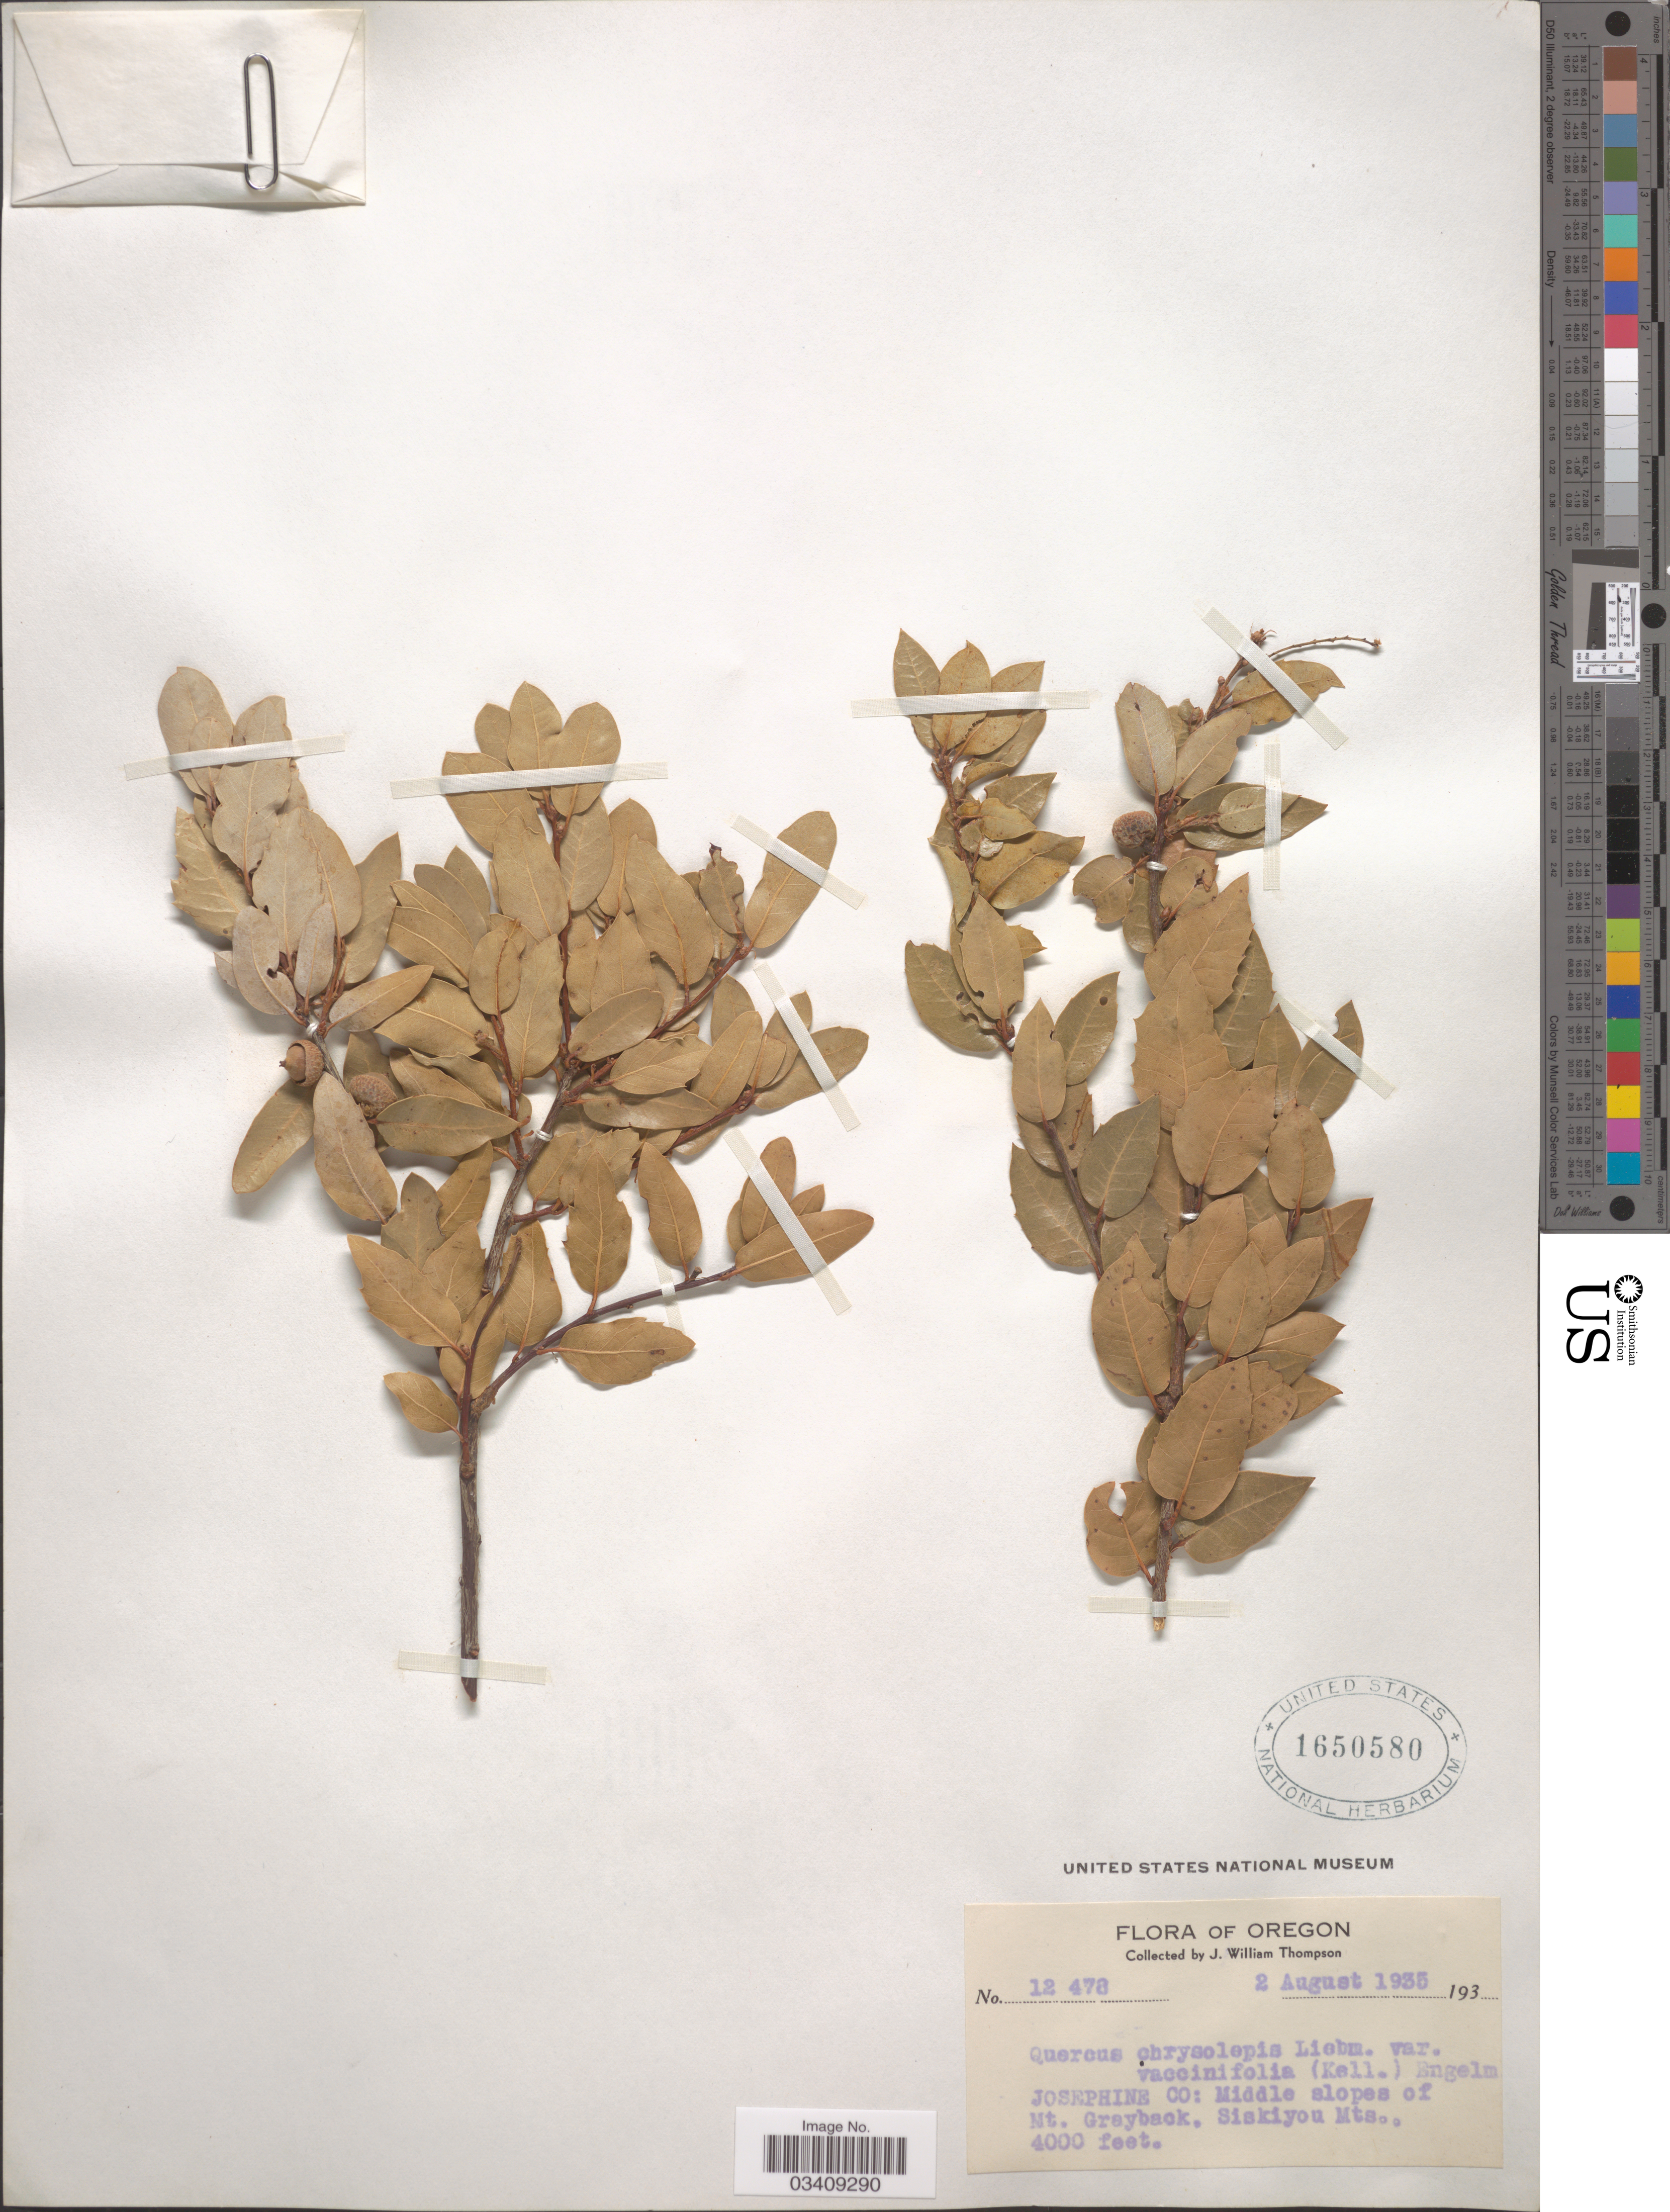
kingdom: Plantae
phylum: Tracheophyta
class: Magnoliopsida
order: Fagales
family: Fagaceae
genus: Quercus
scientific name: Quercus sp.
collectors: J. W. Thompson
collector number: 12478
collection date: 1935-08-02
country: United States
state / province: Oregon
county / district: Josephine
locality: Josephine Co: Middle slopes of Mt. Grayback, Siskiyou Mts.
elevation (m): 1219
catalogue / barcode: US 1650580